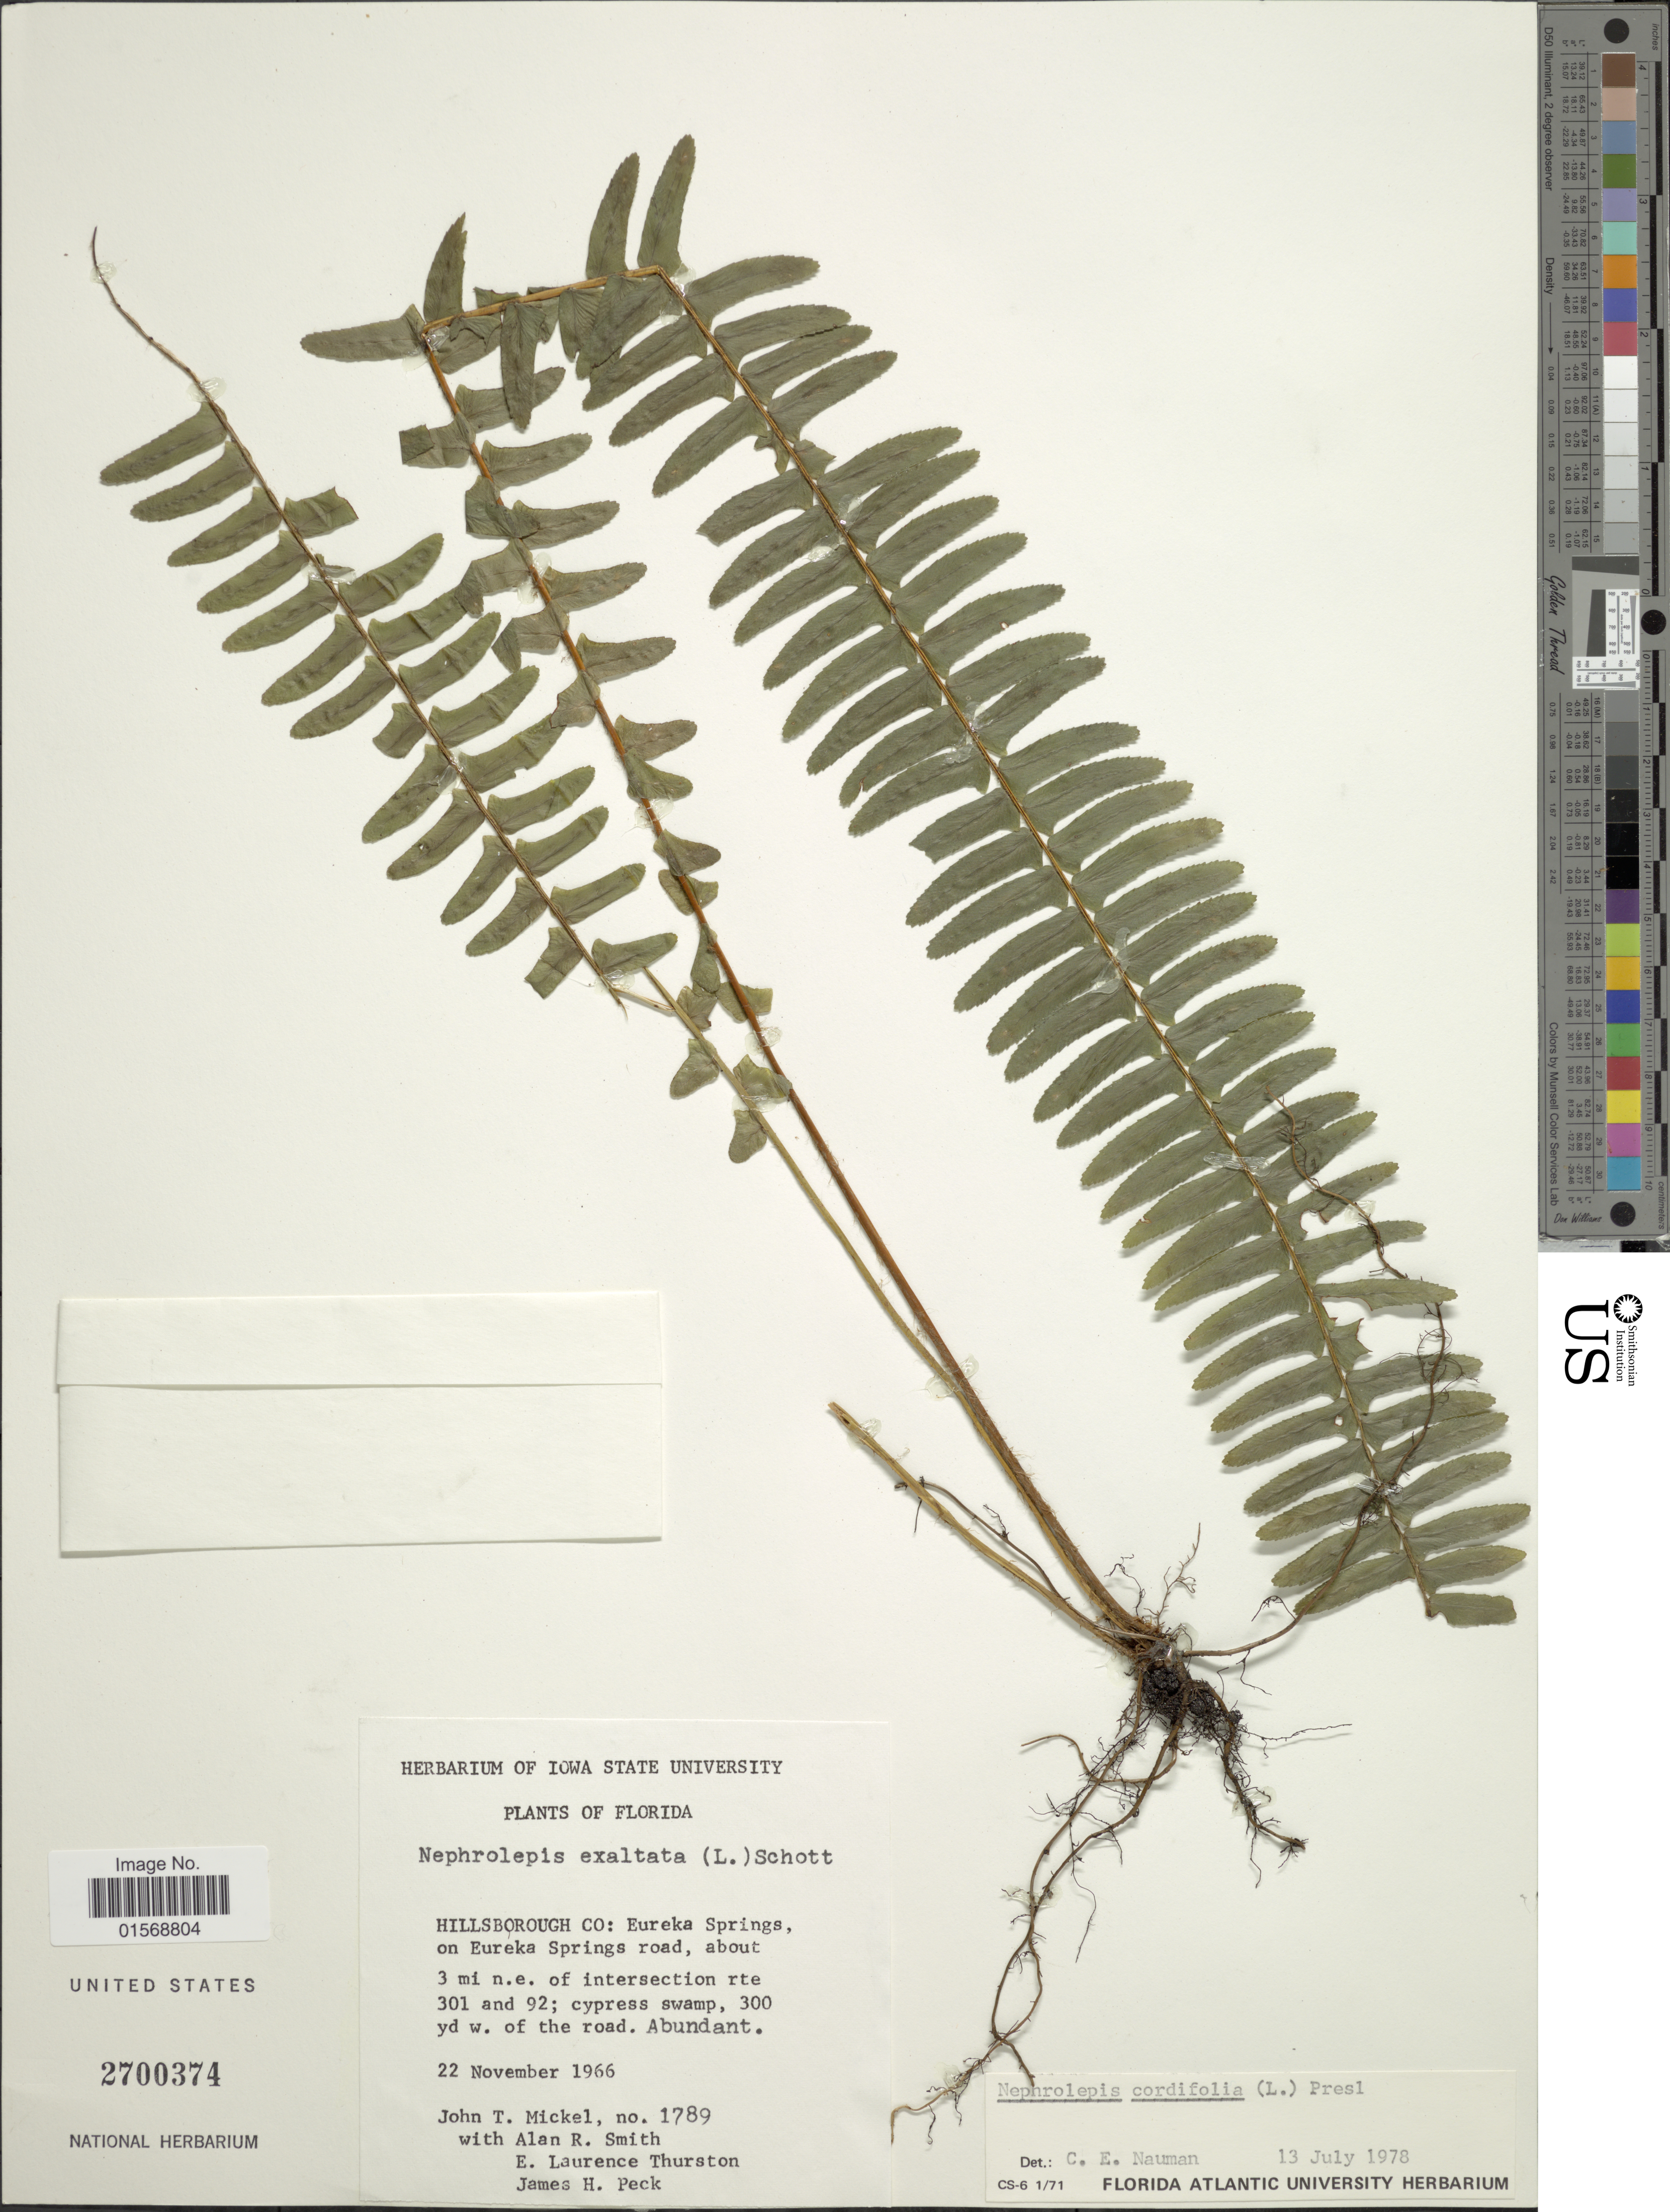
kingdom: Plantae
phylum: Tracheophyta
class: Polypodiopsida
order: Polypodiales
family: Nephrolepidaceae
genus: Nephrolepis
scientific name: Nephrolepis cordifolia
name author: (L.) C. Presl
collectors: J. T. Mickel, A. R. Smith, E. Laurence Thurston & J. Peck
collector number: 1789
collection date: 1966-11-22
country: United States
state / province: Florida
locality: Florida, Hillsborough Co: Eureka Springs, on Eureka Springs road, about 3 mi n.e. of intersection rte 301 and 92.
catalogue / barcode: US 2700374